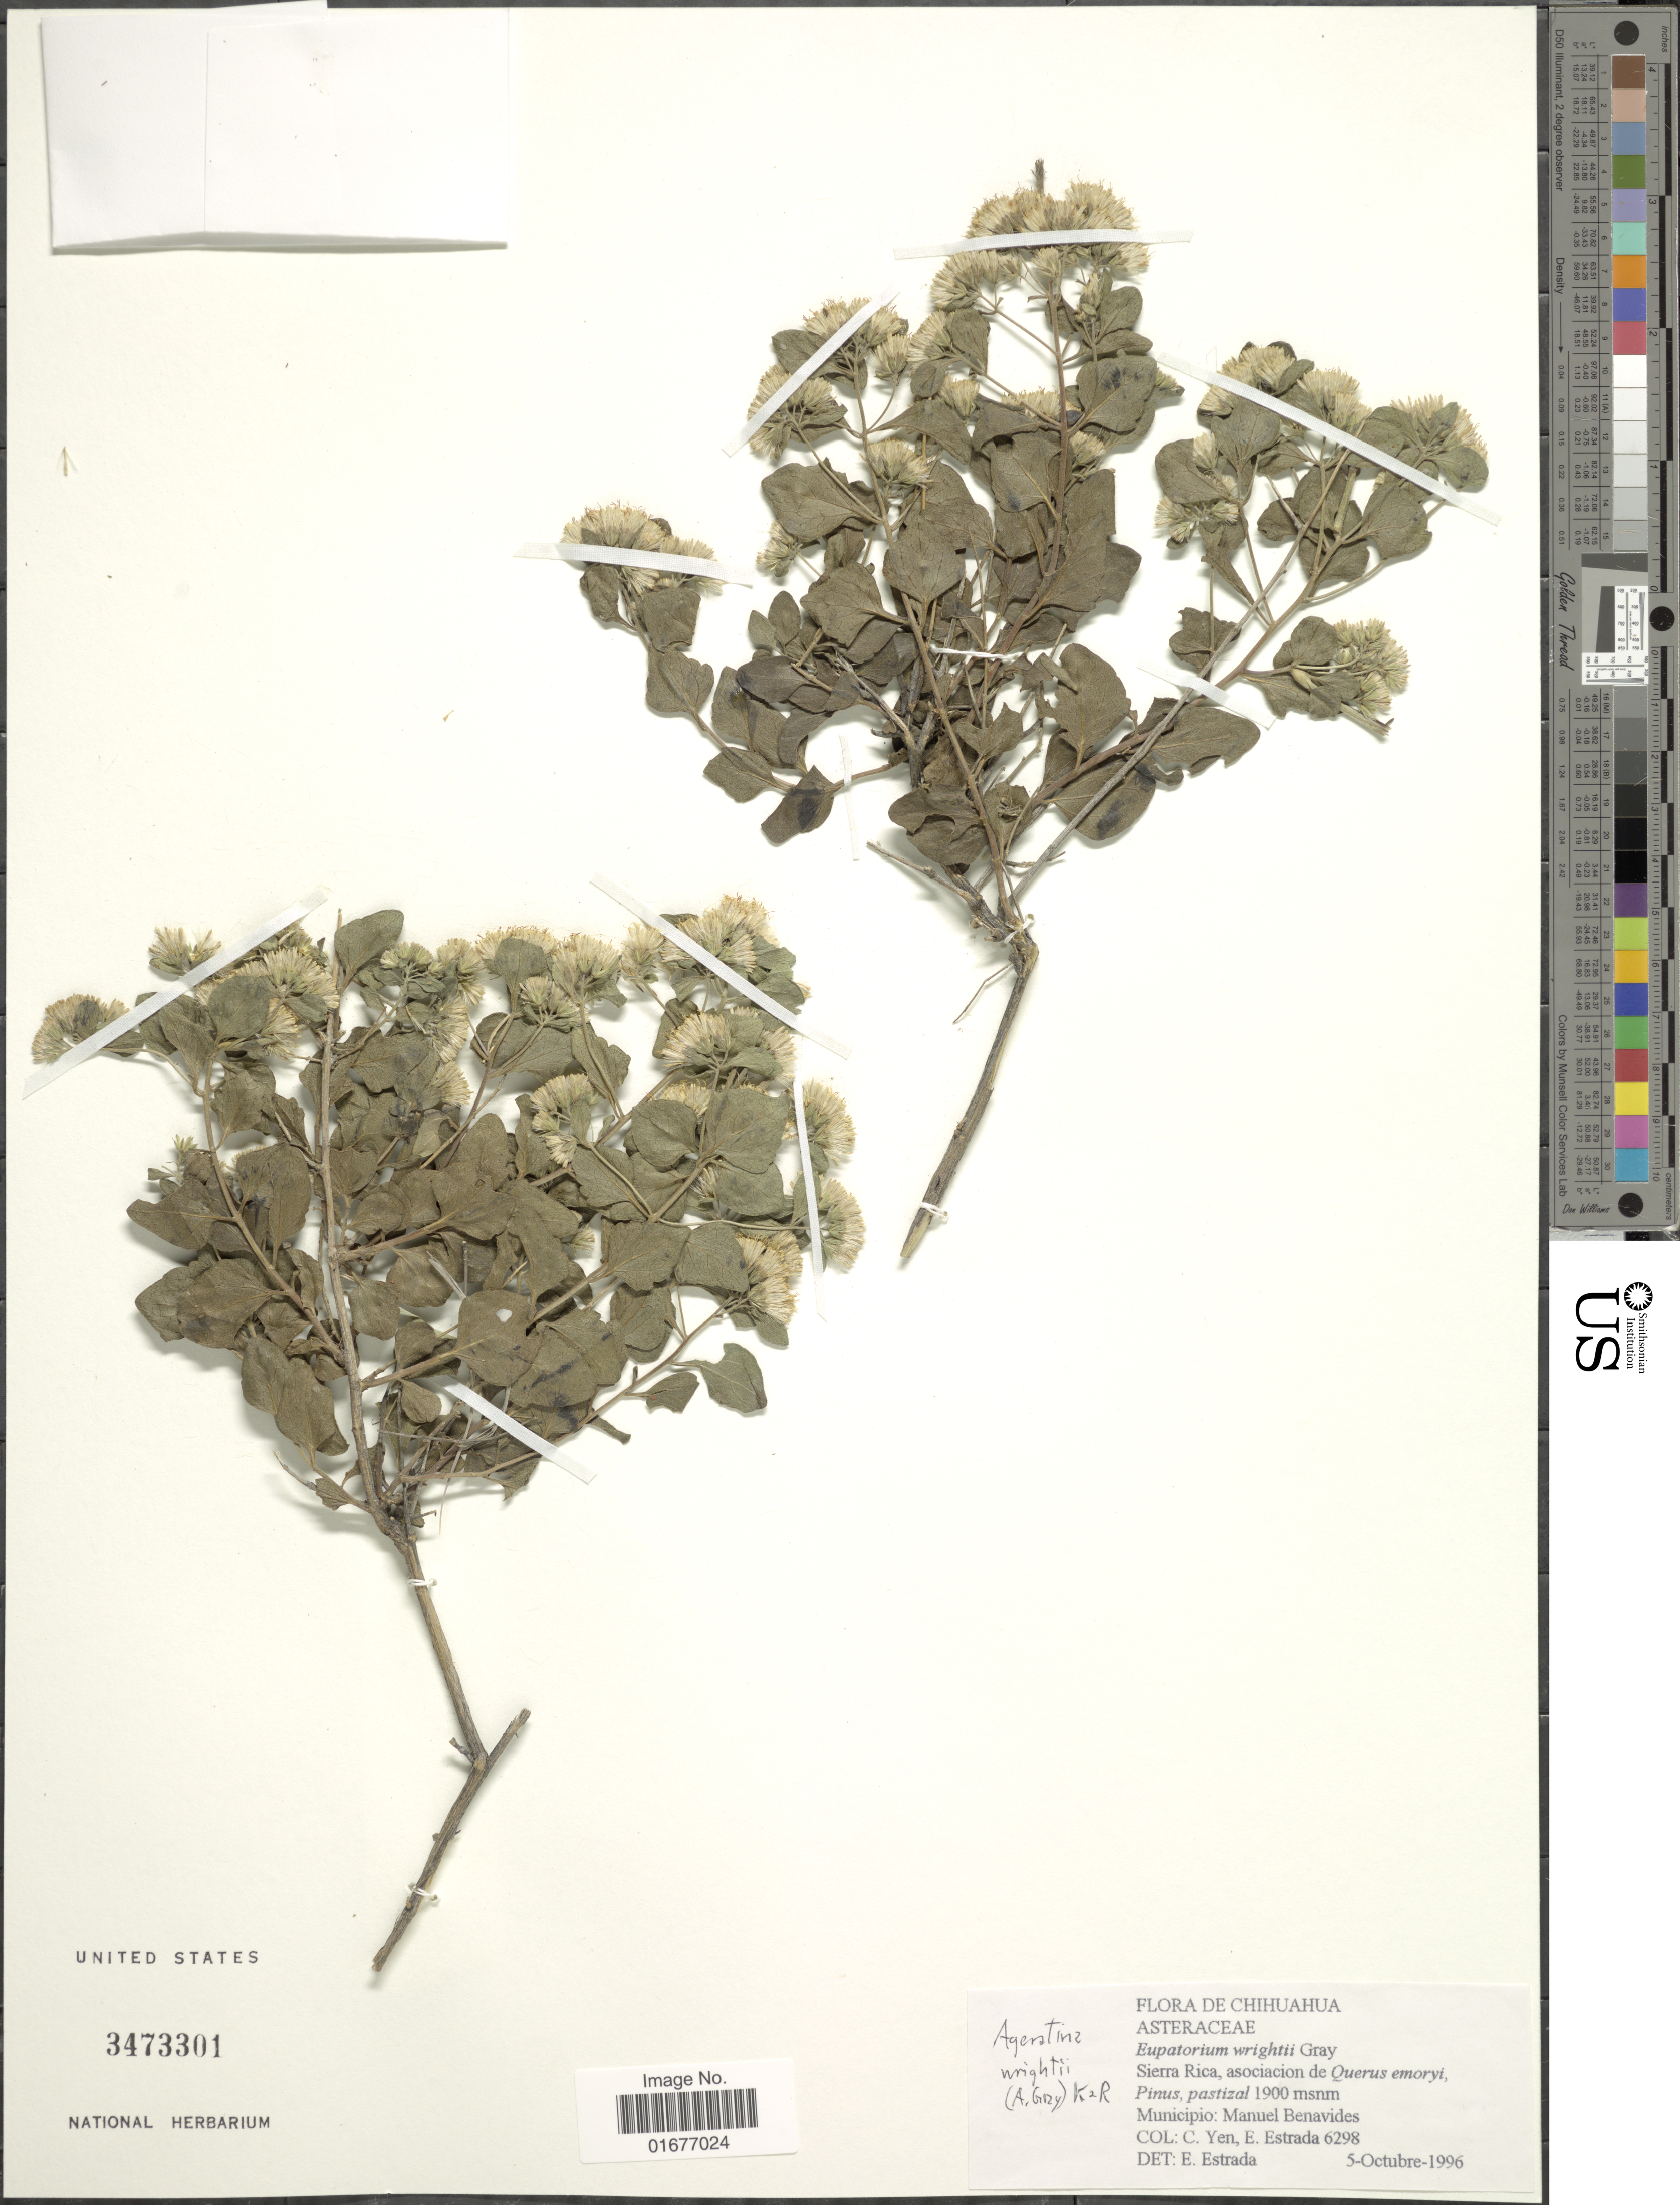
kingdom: Plantae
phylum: Tracheophyta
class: Magnoliopsida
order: Asterales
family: Asteraceae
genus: Ageratina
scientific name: Ageratina wrightii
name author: (A. Gray) R.M. King & H. Rob.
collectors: C. Yen & E. Estrada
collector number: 6298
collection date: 1996-10-05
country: Mexico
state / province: Chihuahua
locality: Sierra Rica, Municipio: Manuel Benavides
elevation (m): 1900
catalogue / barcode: US 3473301